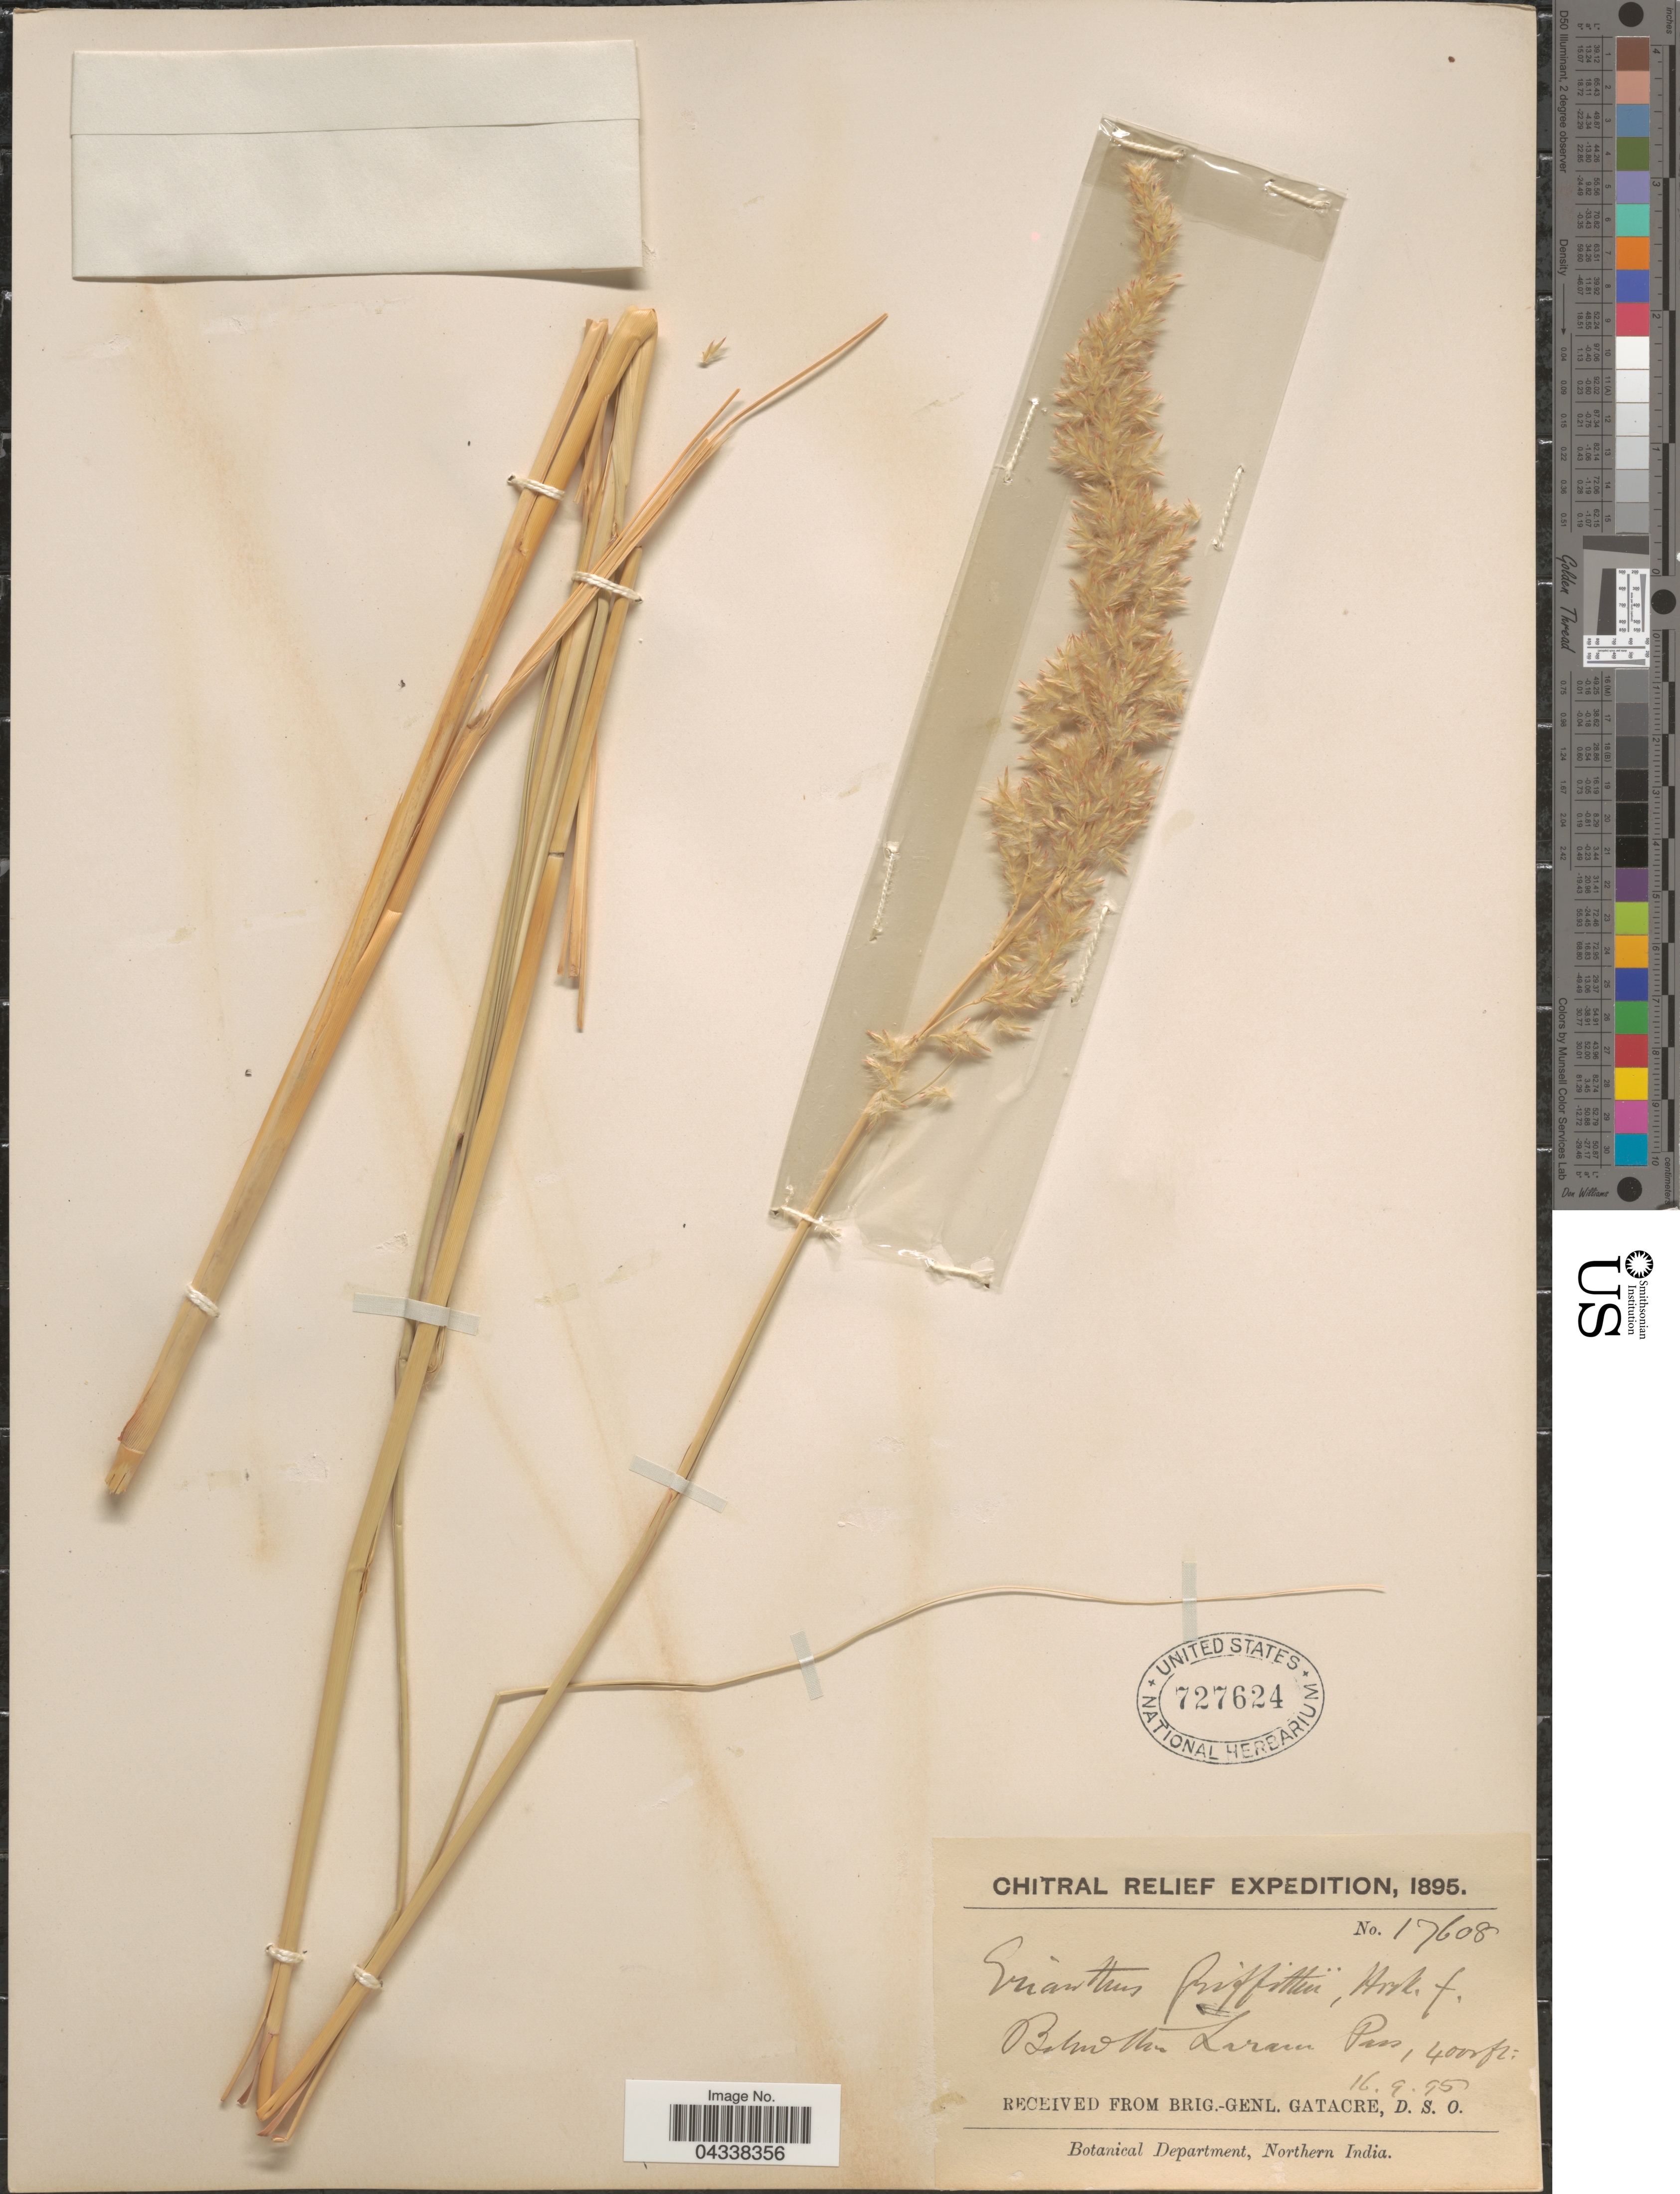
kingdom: Plantae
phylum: Tracheophyta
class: Liliopsida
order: Poales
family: Poaceae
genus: Saccharum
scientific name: Saccharum griffithii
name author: Munro ex Aitch.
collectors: G. Gatacre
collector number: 17608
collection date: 1895-09-16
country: Pakistan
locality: Chitral Relief Expedition, 1895. Bahdnth [interpreted] Laram Pass.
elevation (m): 1219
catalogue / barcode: US 727624